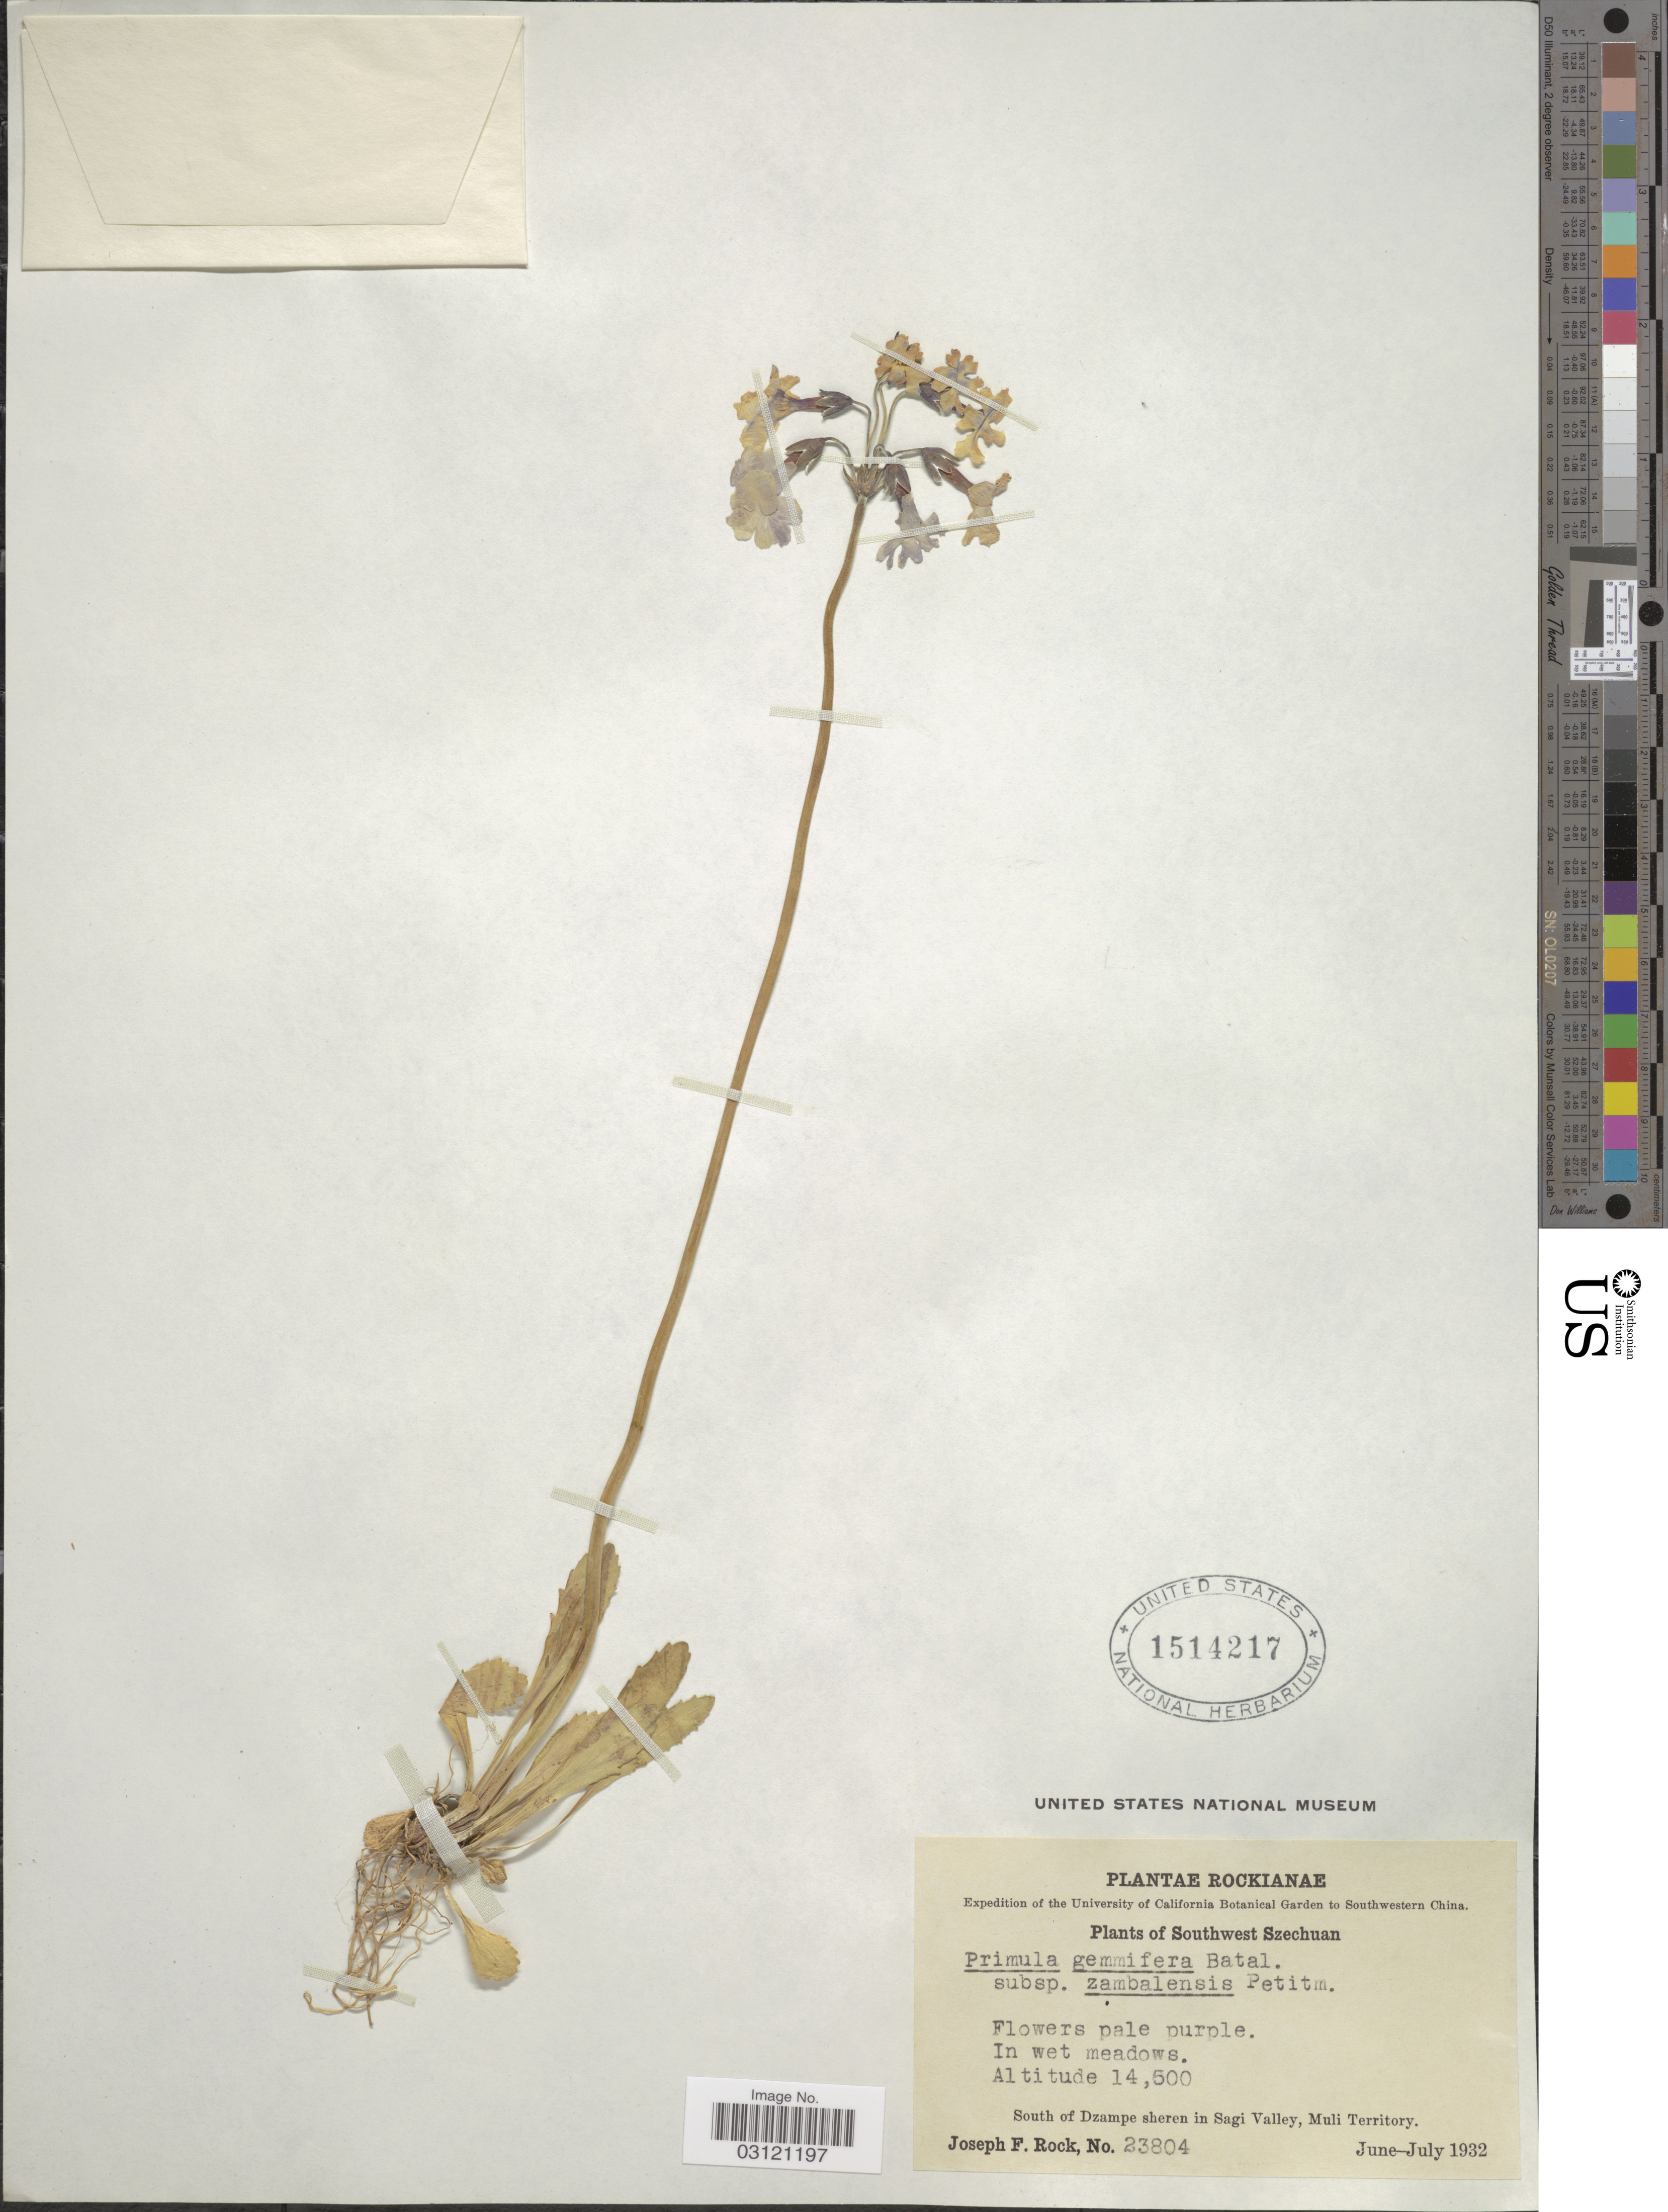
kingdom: Plantae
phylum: Tracheophyta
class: Magnoliopsida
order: Ericales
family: Primulaceae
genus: Primula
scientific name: Primula gemmifera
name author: Batalin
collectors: J. F. Rock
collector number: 23804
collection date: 1932-06/1932-07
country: China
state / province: Sichuan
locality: Southwest Szechuan, South of Dzampe sheren in Sagi Valley, Muli Territory, Southwestern China.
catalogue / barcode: US 1514217